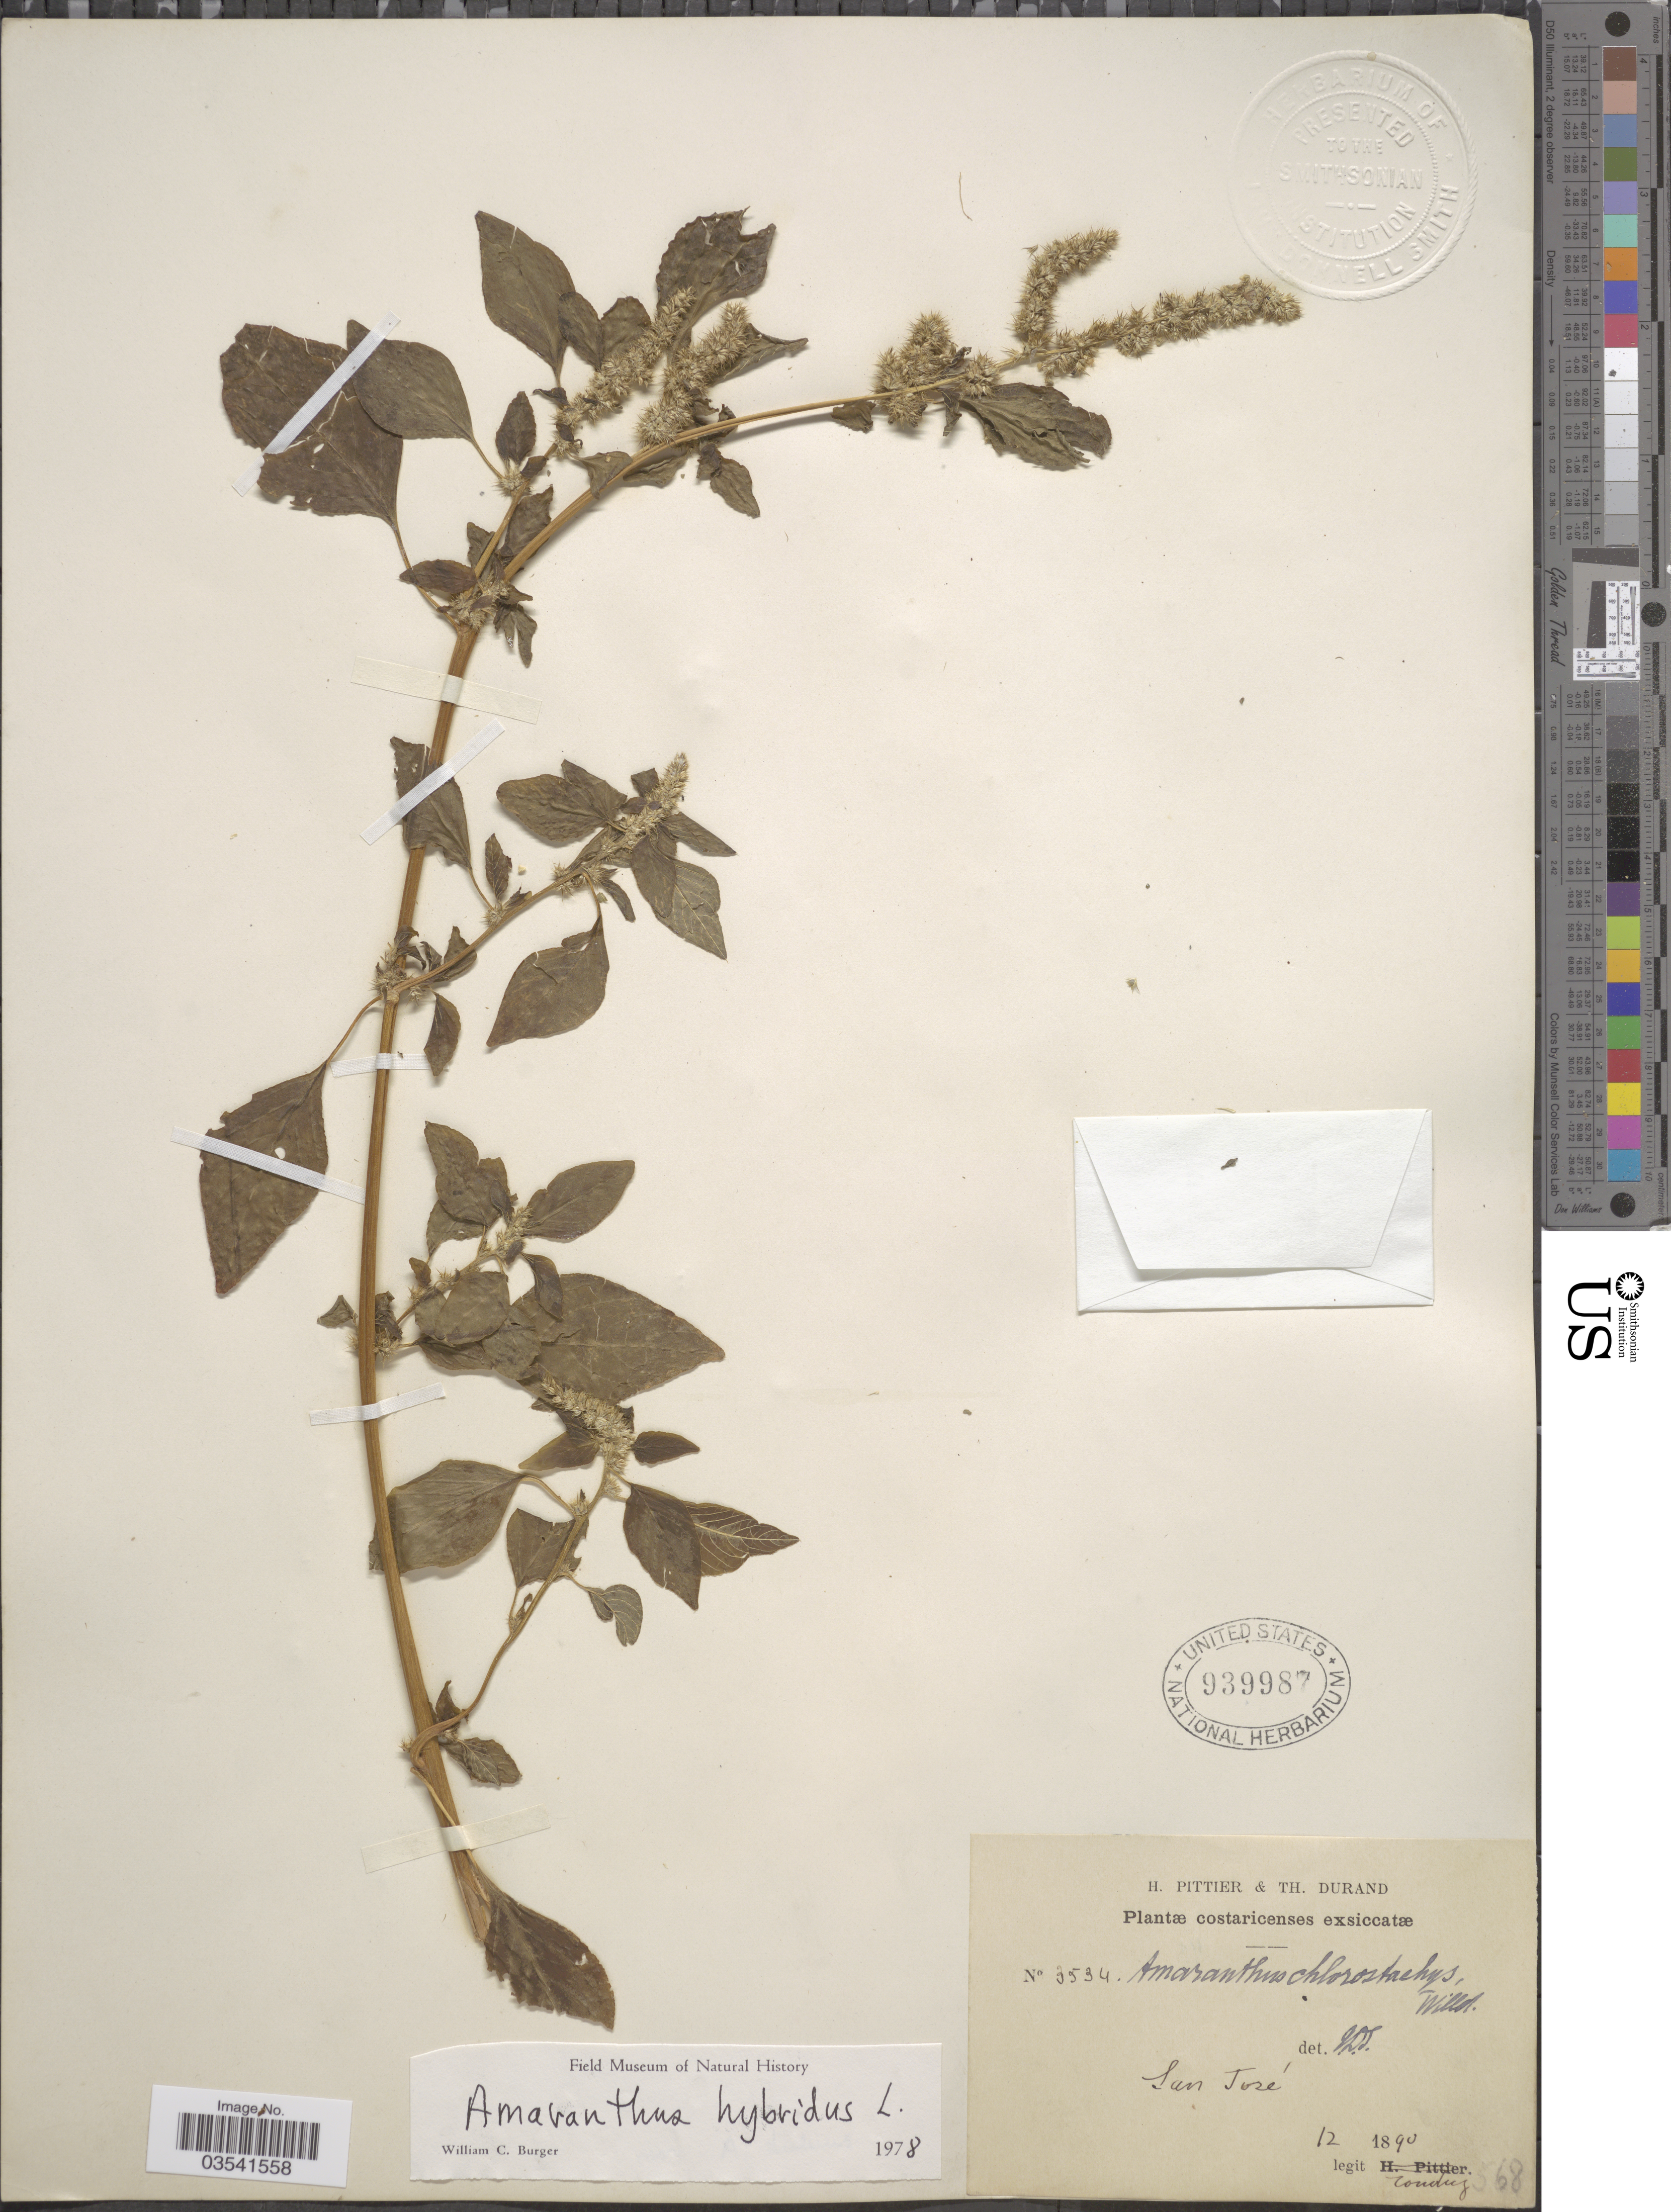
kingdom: Plantae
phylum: Tracheophyta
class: Magnoliopsida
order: Caryophyllales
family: Amaranthaceae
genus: Amaranthus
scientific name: Amaranthus hybridus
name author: L.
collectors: Tonduz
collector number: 3534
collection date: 1890-12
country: Costa Rica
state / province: San José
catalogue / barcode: US 939987